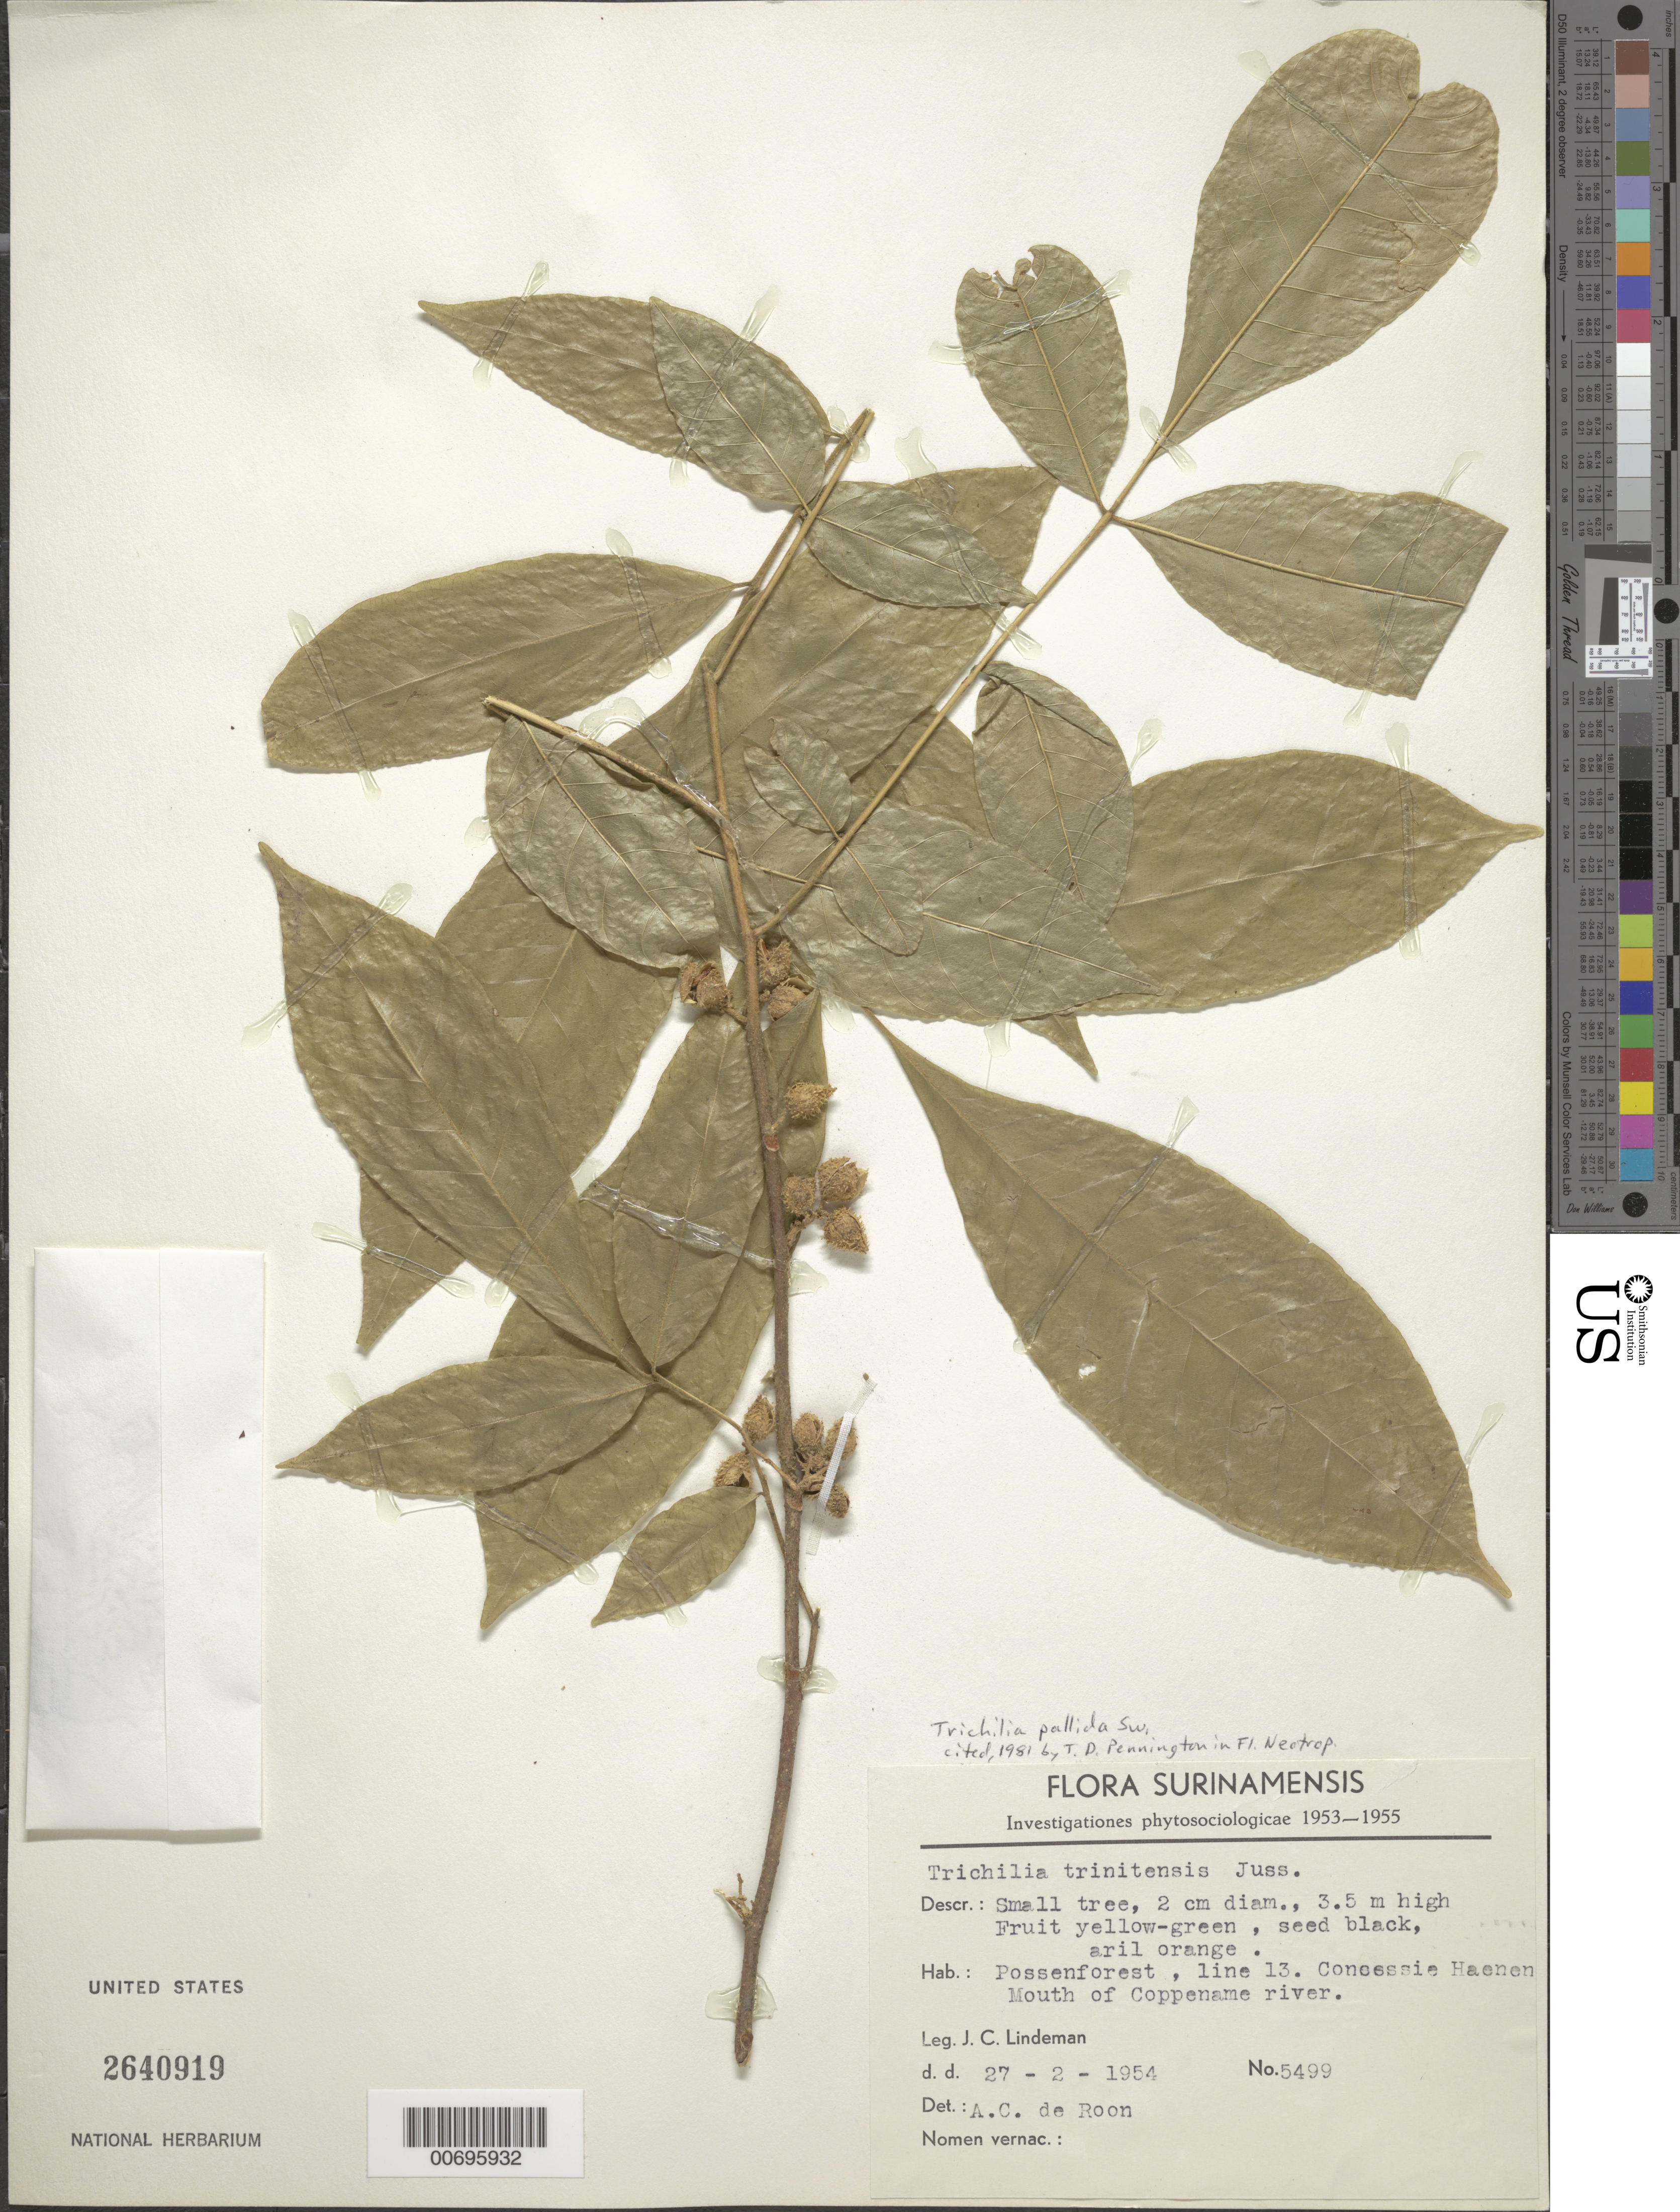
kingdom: Plantae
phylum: Tracheophyta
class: Magnoliopsida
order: Sapindales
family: Meliaceae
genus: Trichilia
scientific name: Trichilia pallida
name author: Sw.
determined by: Pennington, T. D., (K)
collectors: J. C. Lindeman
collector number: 5499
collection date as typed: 1-Mar-54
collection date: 1954-03-01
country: Suriname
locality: Possenforest, line 13, Concession Haenen, Mouth of Coppename R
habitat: Forest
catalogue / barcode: US 2640919